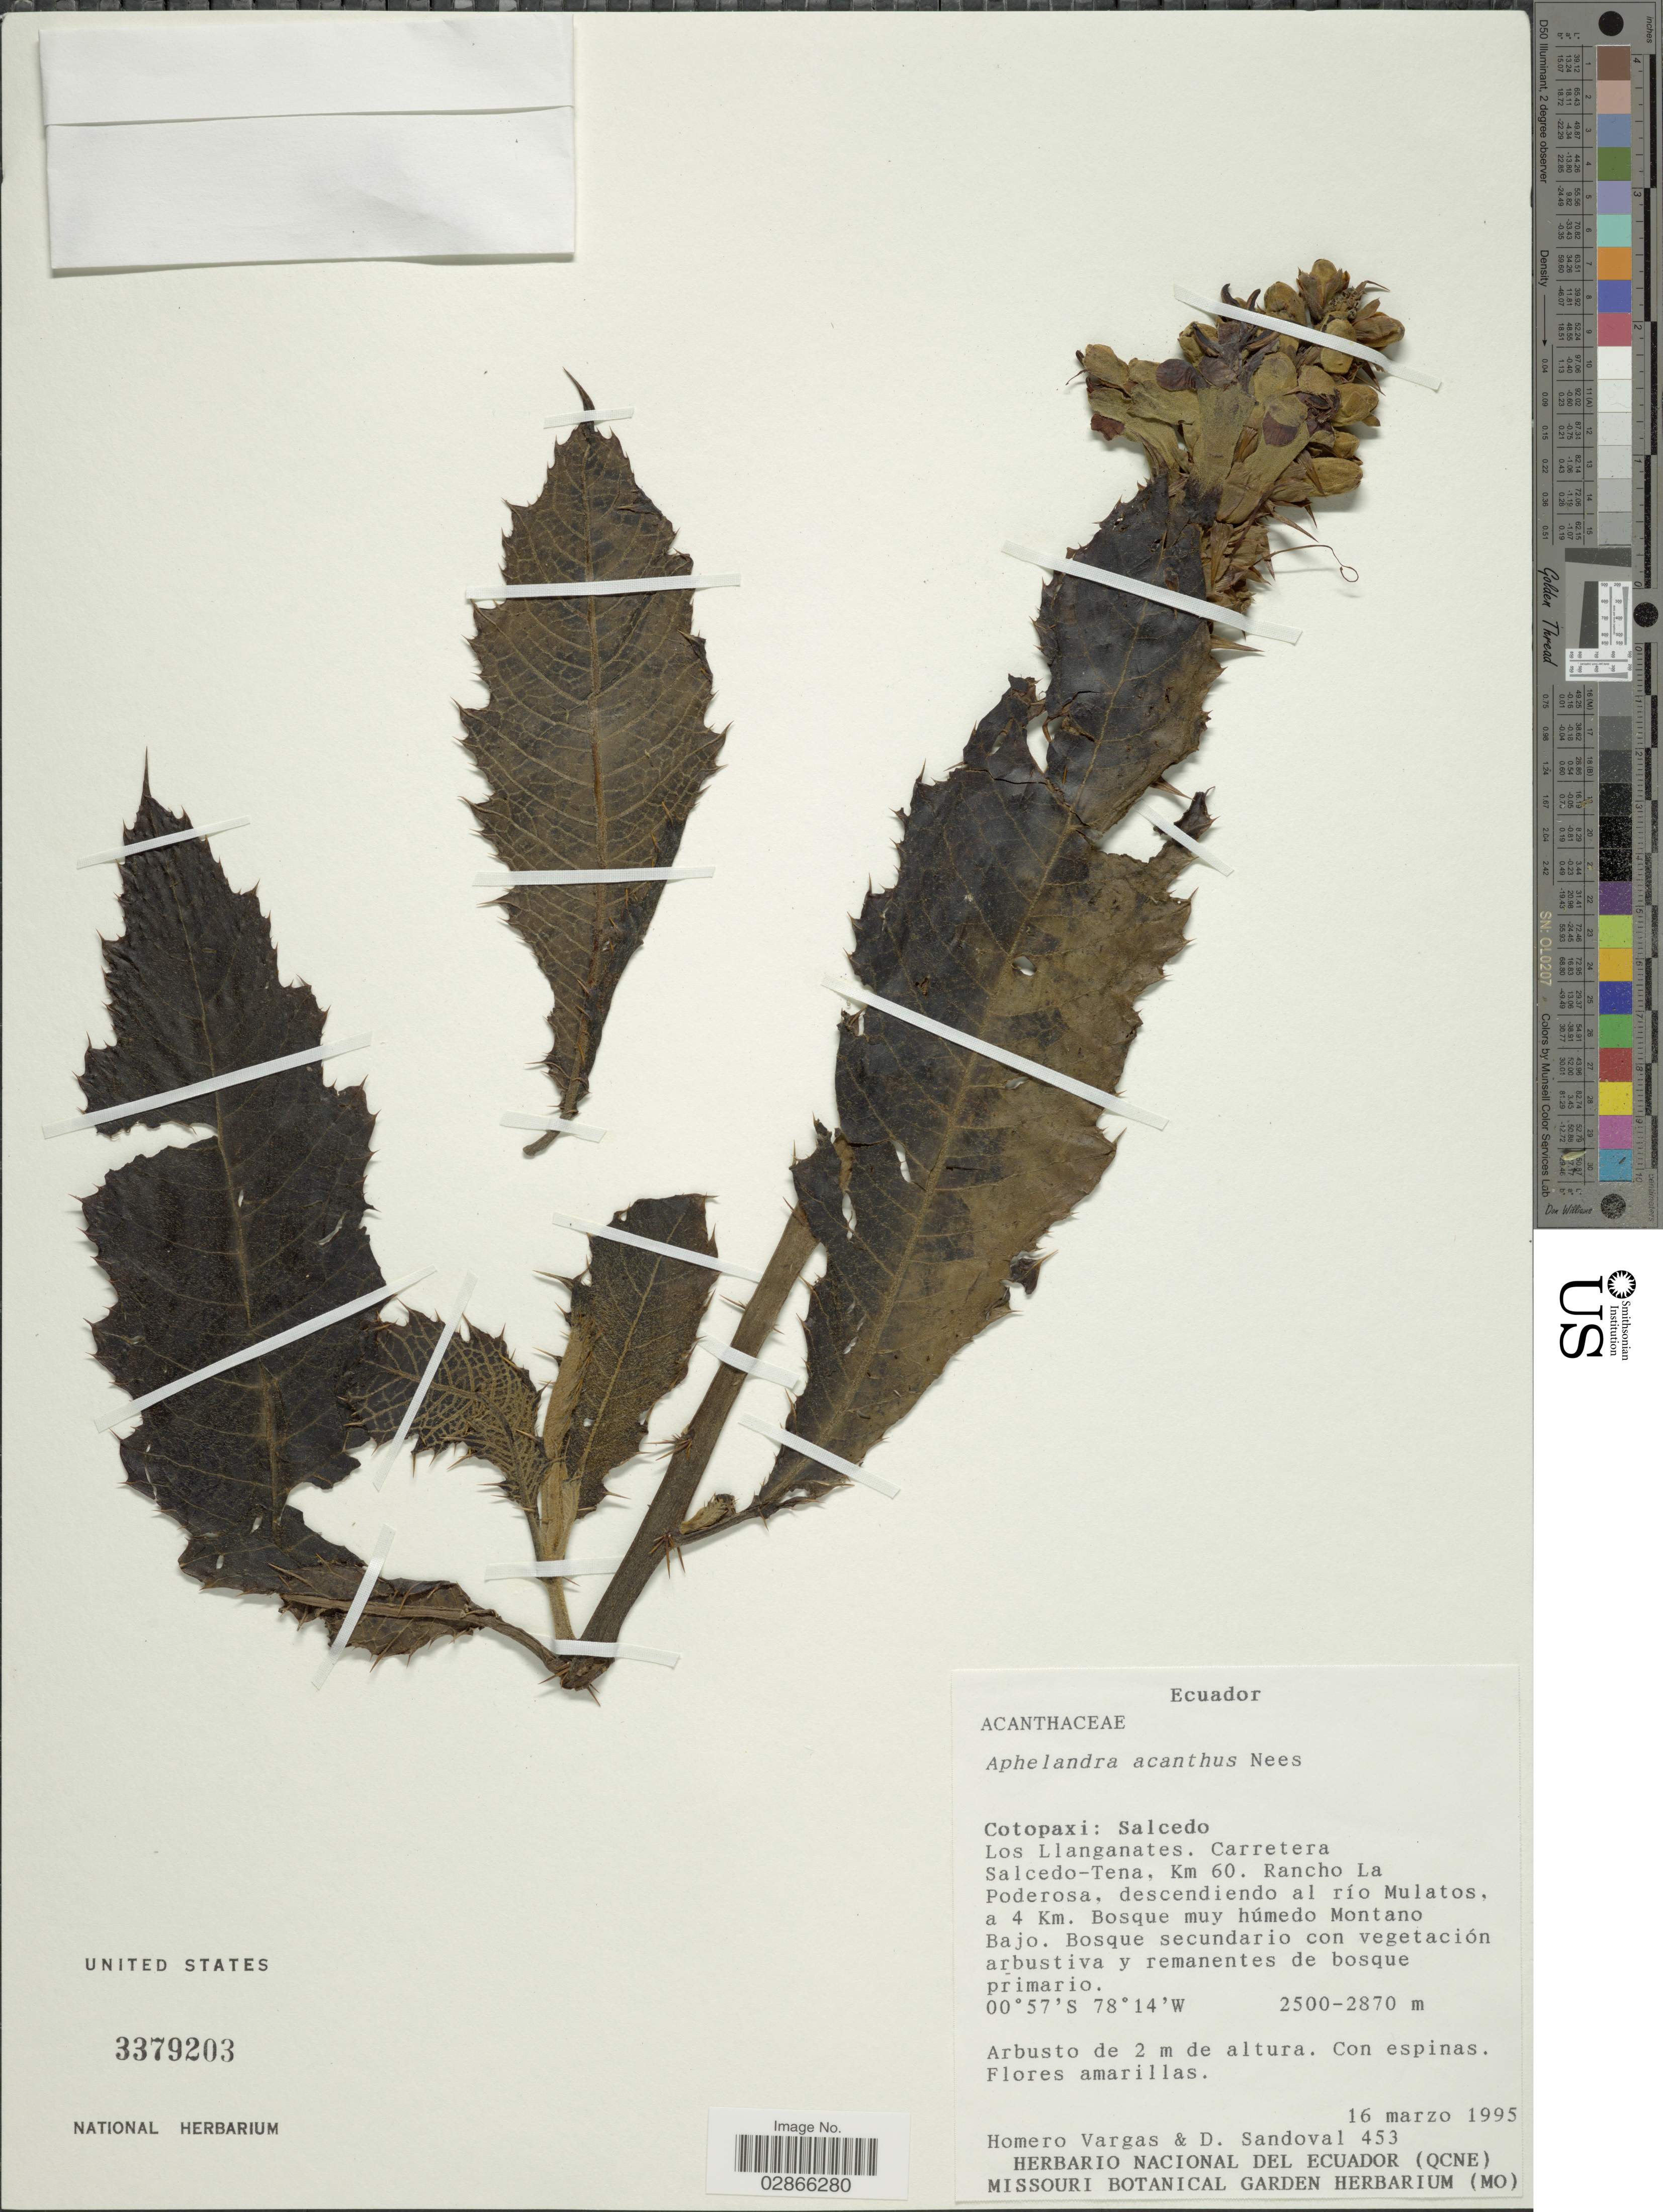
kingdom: Plantae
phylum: Tracheophyta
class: Magnoliopsida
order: Lamiales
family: Acanthaceae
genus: Aphelandra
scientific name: Aphelandra acanthus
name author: Nees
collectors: H. Vargas & D. Sandoval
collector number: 453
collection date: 1995-03-16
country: Ecuador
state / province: Cotopaxi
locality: Salcedo. Los Llanganates. Carretera Salcedo-Tena, Km. 60. Rancho La Poderosa, descendiendo al río Mulatos, a 4 Km. Bosque muy húmedo Montano Bajo.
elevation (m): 2500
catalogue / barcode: US 3379203